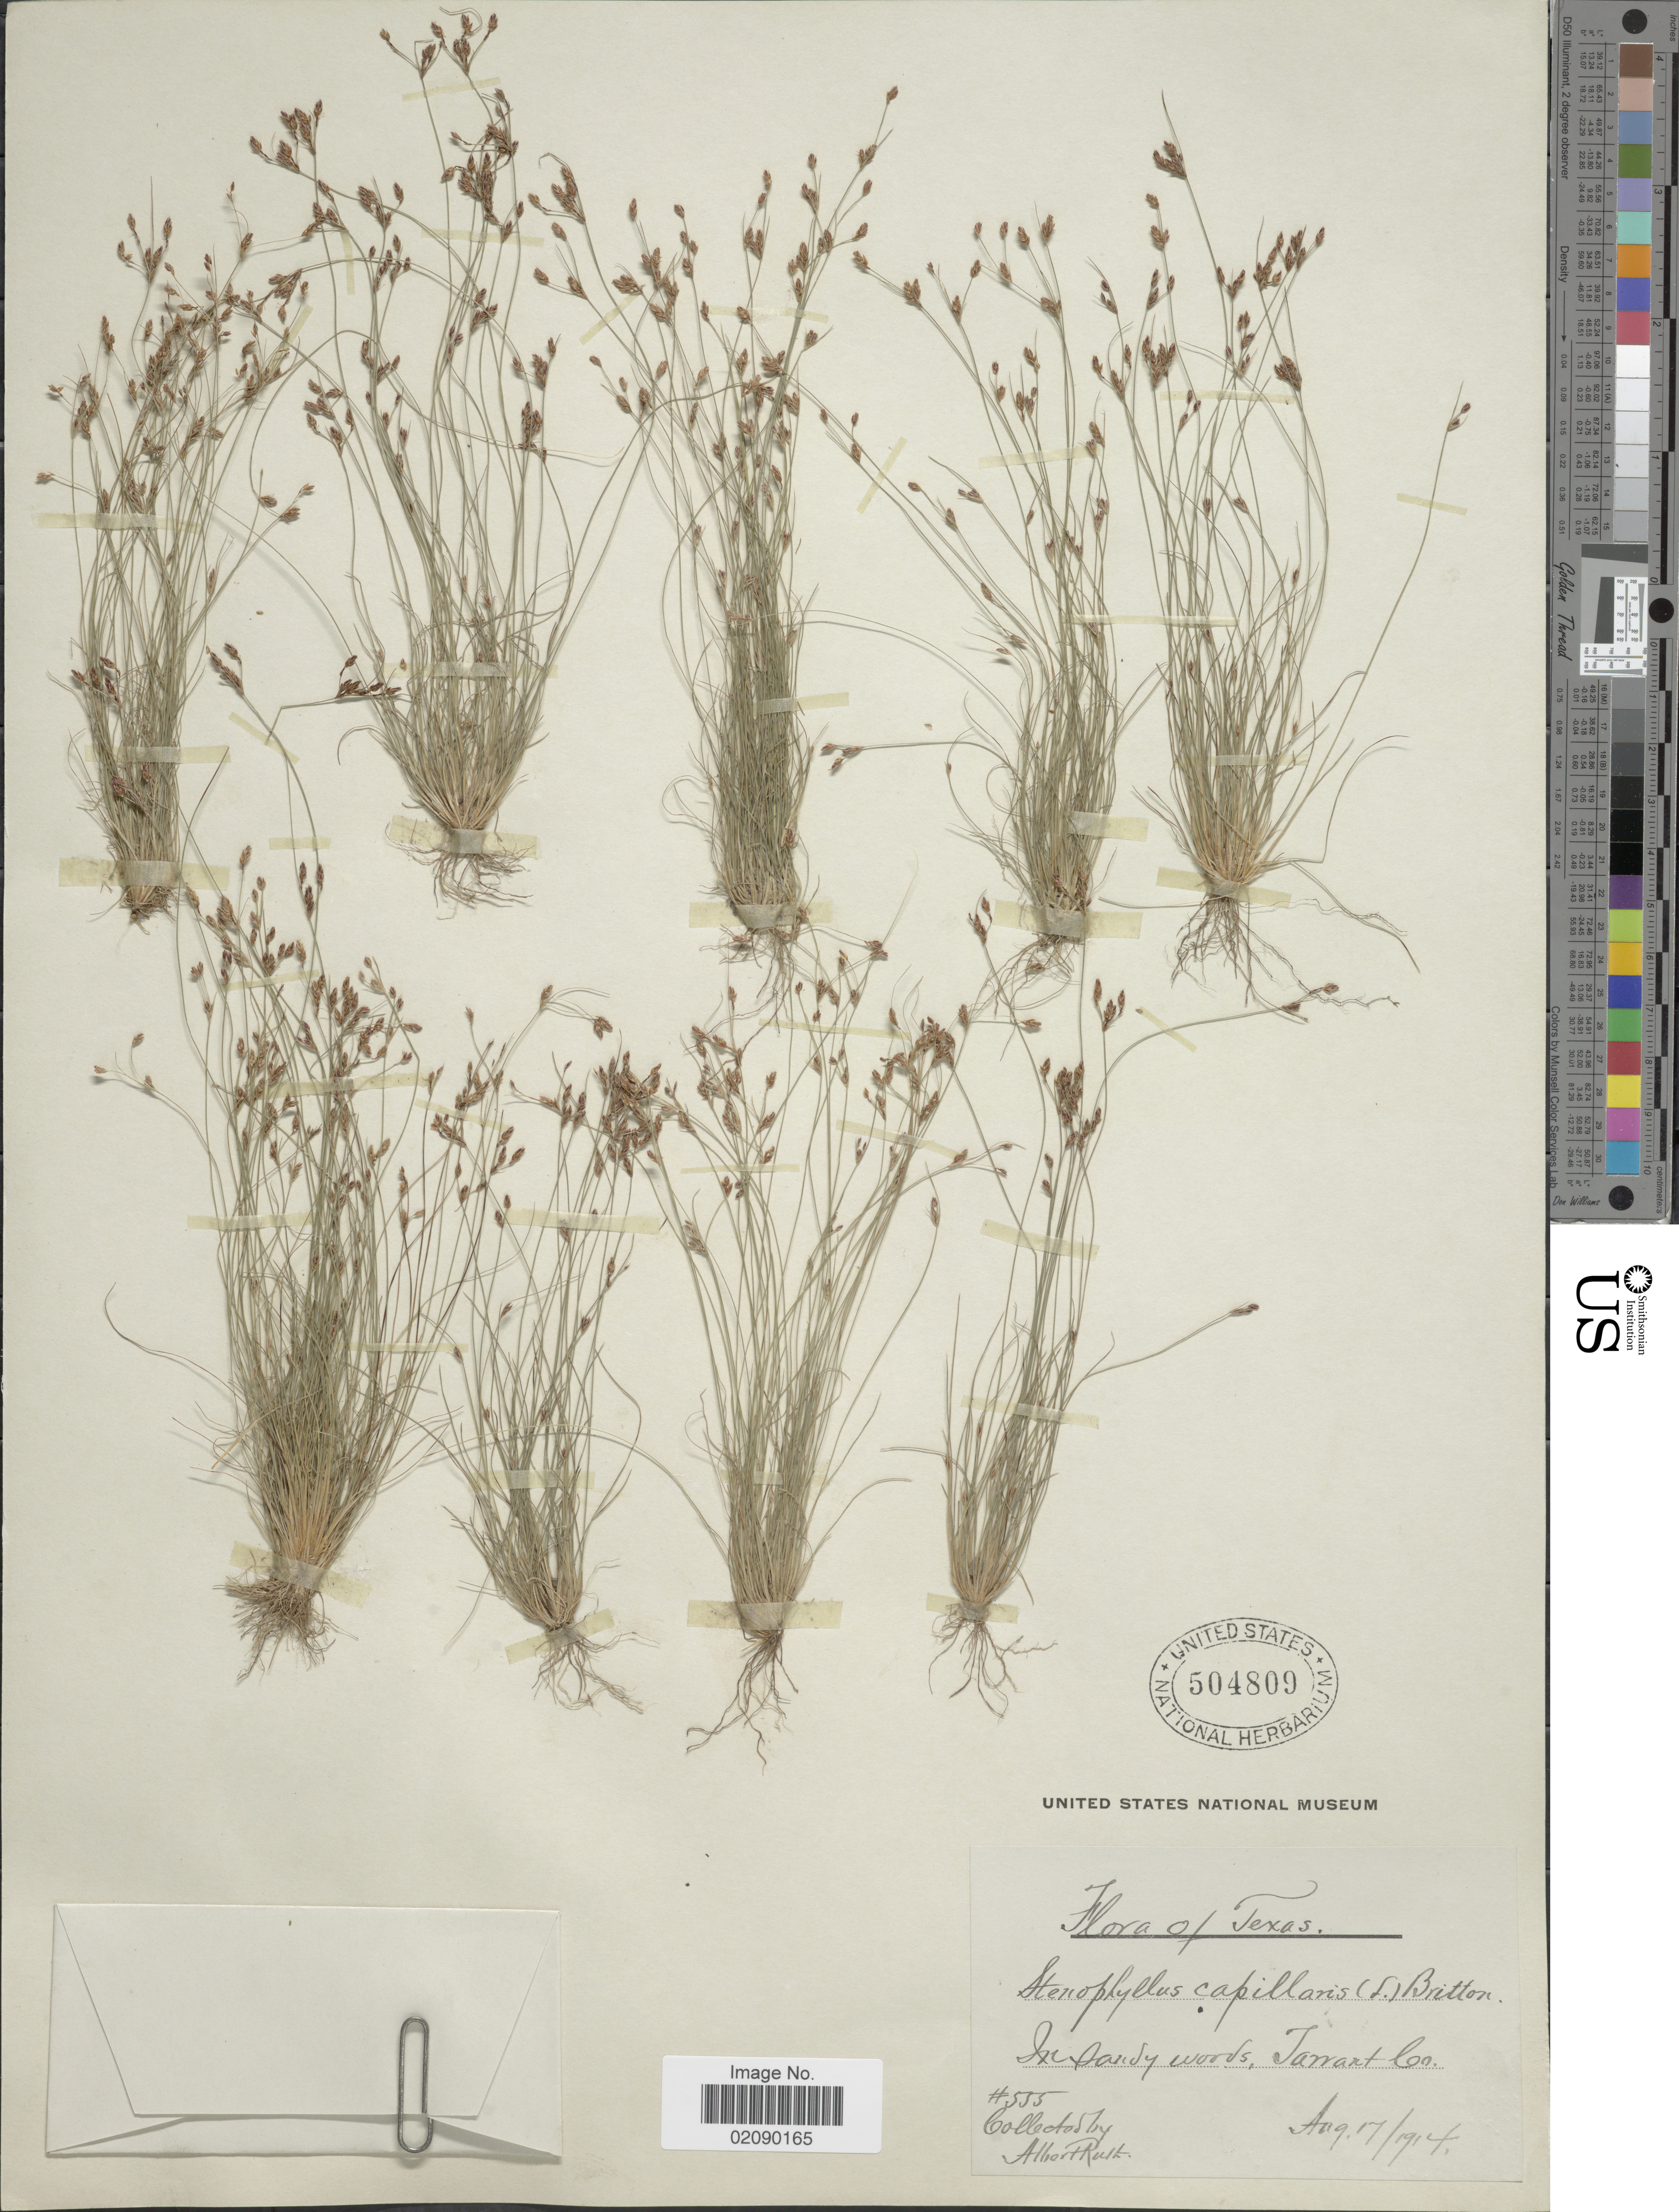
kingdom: Plantae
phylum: Tracheophyta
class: Liliopsida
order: Poales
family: Cyperaceae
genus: Bulbostylis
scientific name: Bulbostylis capillaris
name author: (L.) Kunth ex C.B. Clarke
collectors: A. Ruth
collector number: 555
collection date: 1914-08-17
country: United States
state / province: Texas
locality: In sandy woods, Tarrant Co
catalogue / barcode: US 504809